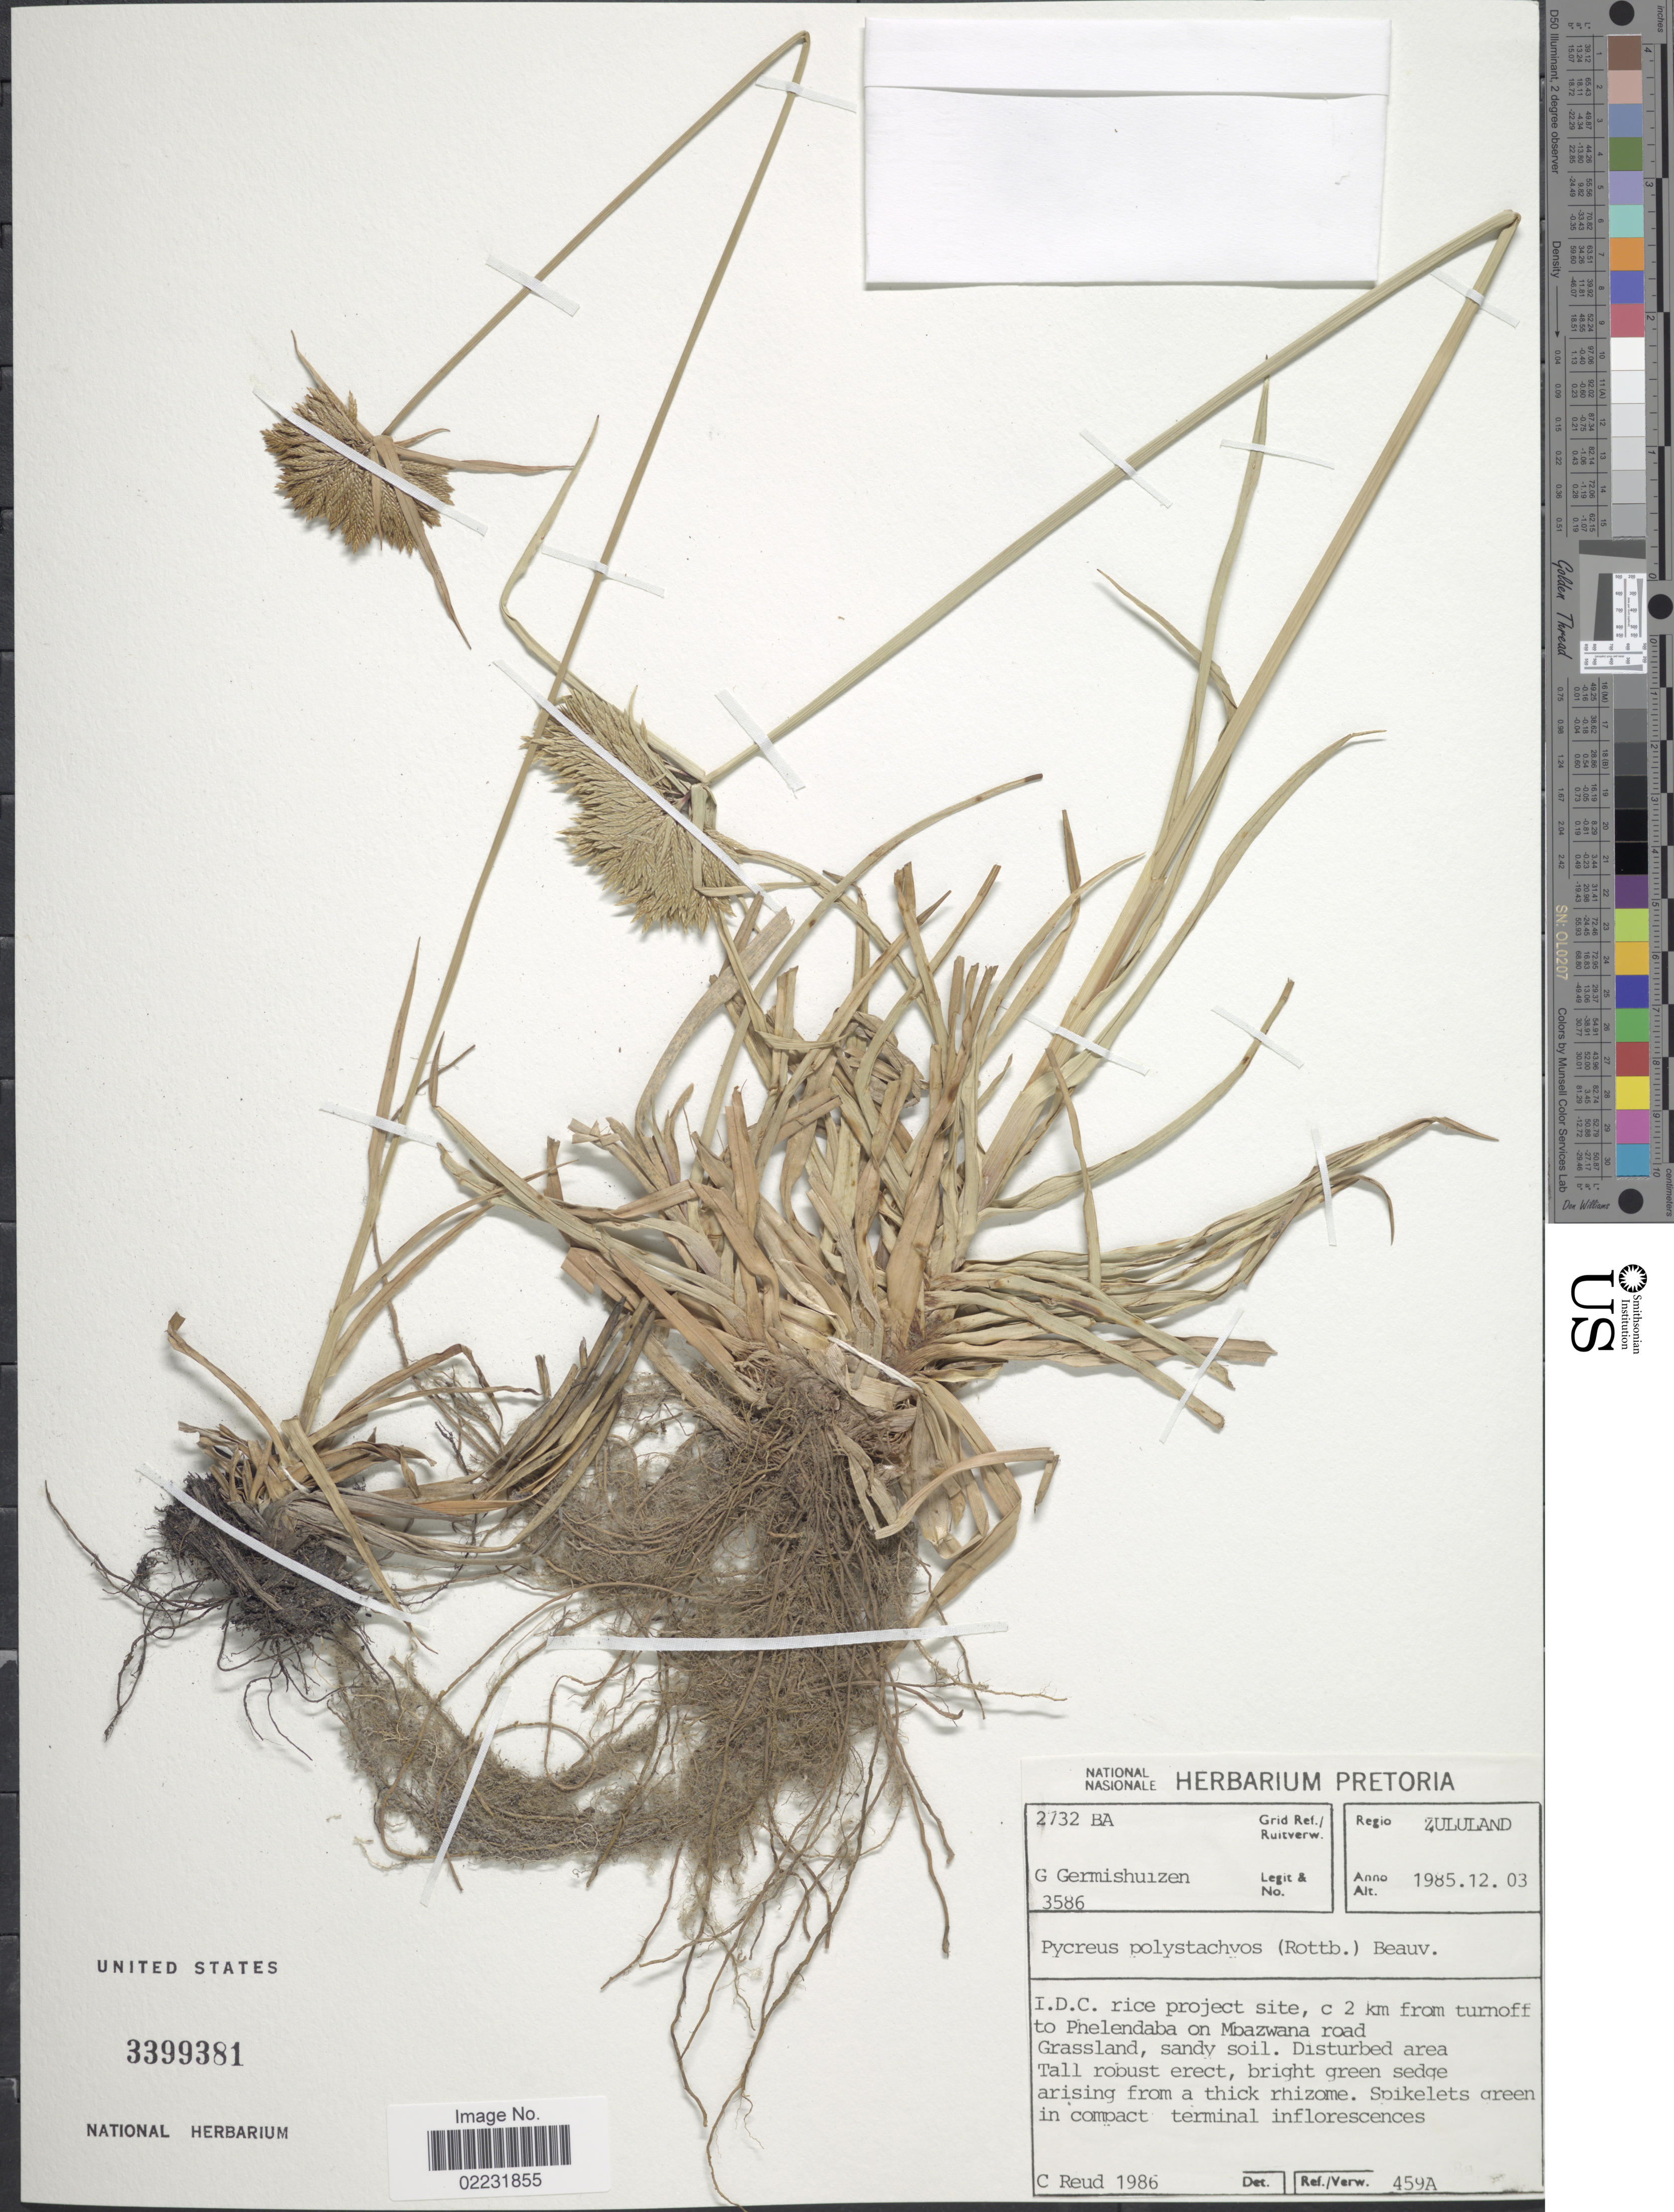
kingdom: Plantae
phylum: Tracheophyta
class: Liliopsida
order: Poales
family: Cyperaceae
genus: Cyperus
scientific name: Cyperus polystachyos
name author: Rottb.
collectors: G. Germishuizen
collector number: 3586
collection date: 1985-12-03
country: South Africa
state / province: KwaZulu-Natal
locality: Zululand, Grid Ref./Ruitverw. 2732 BA, I.D.C. rice project site, 2 km from turnoff to Phelendaba on Mbazwana road Grassland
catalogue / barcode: US 3399381